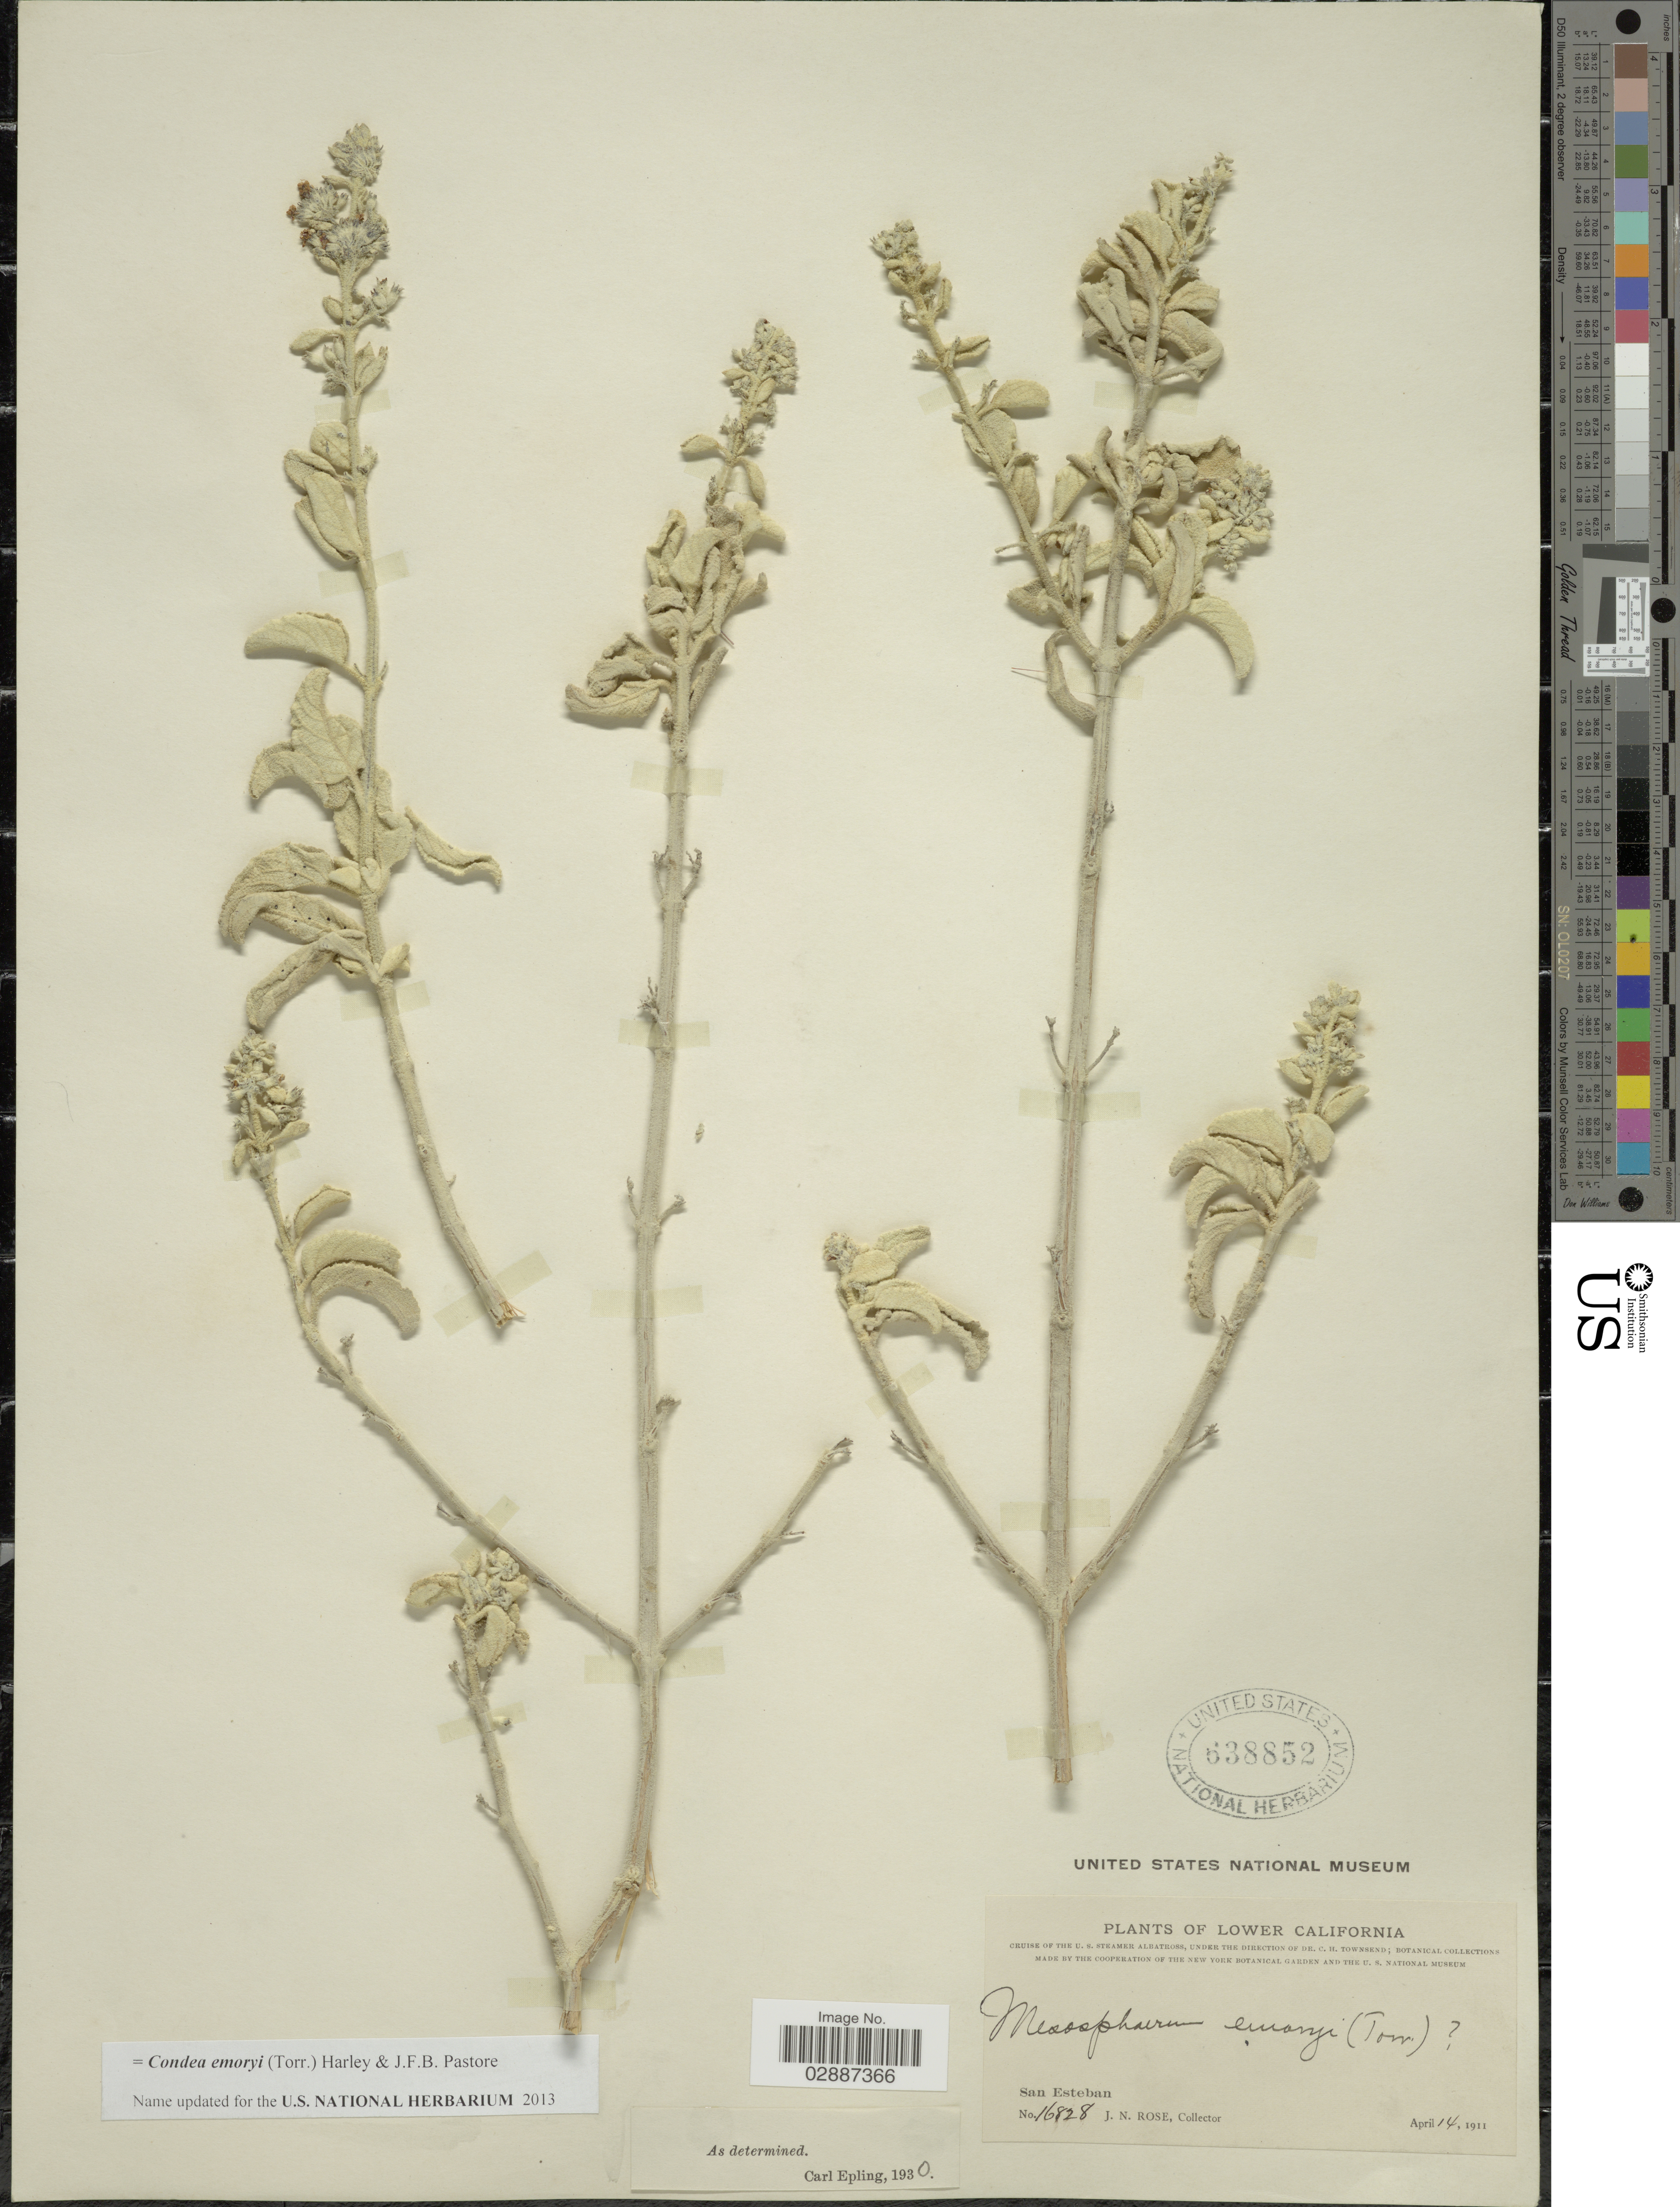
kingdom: Plantae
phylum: Tracheophyta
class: Magnoliopsida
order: Lamiales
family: Lamiaceae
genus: Condea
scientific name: Condea emoryi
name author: (Torr.) Harley & J.F.B. Pastore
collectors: J. N. Rose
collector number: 16828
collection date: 1911-04-14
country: Mexico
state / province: Baja California Sur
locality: Lower California. San Esteban.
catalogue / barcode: US 638852